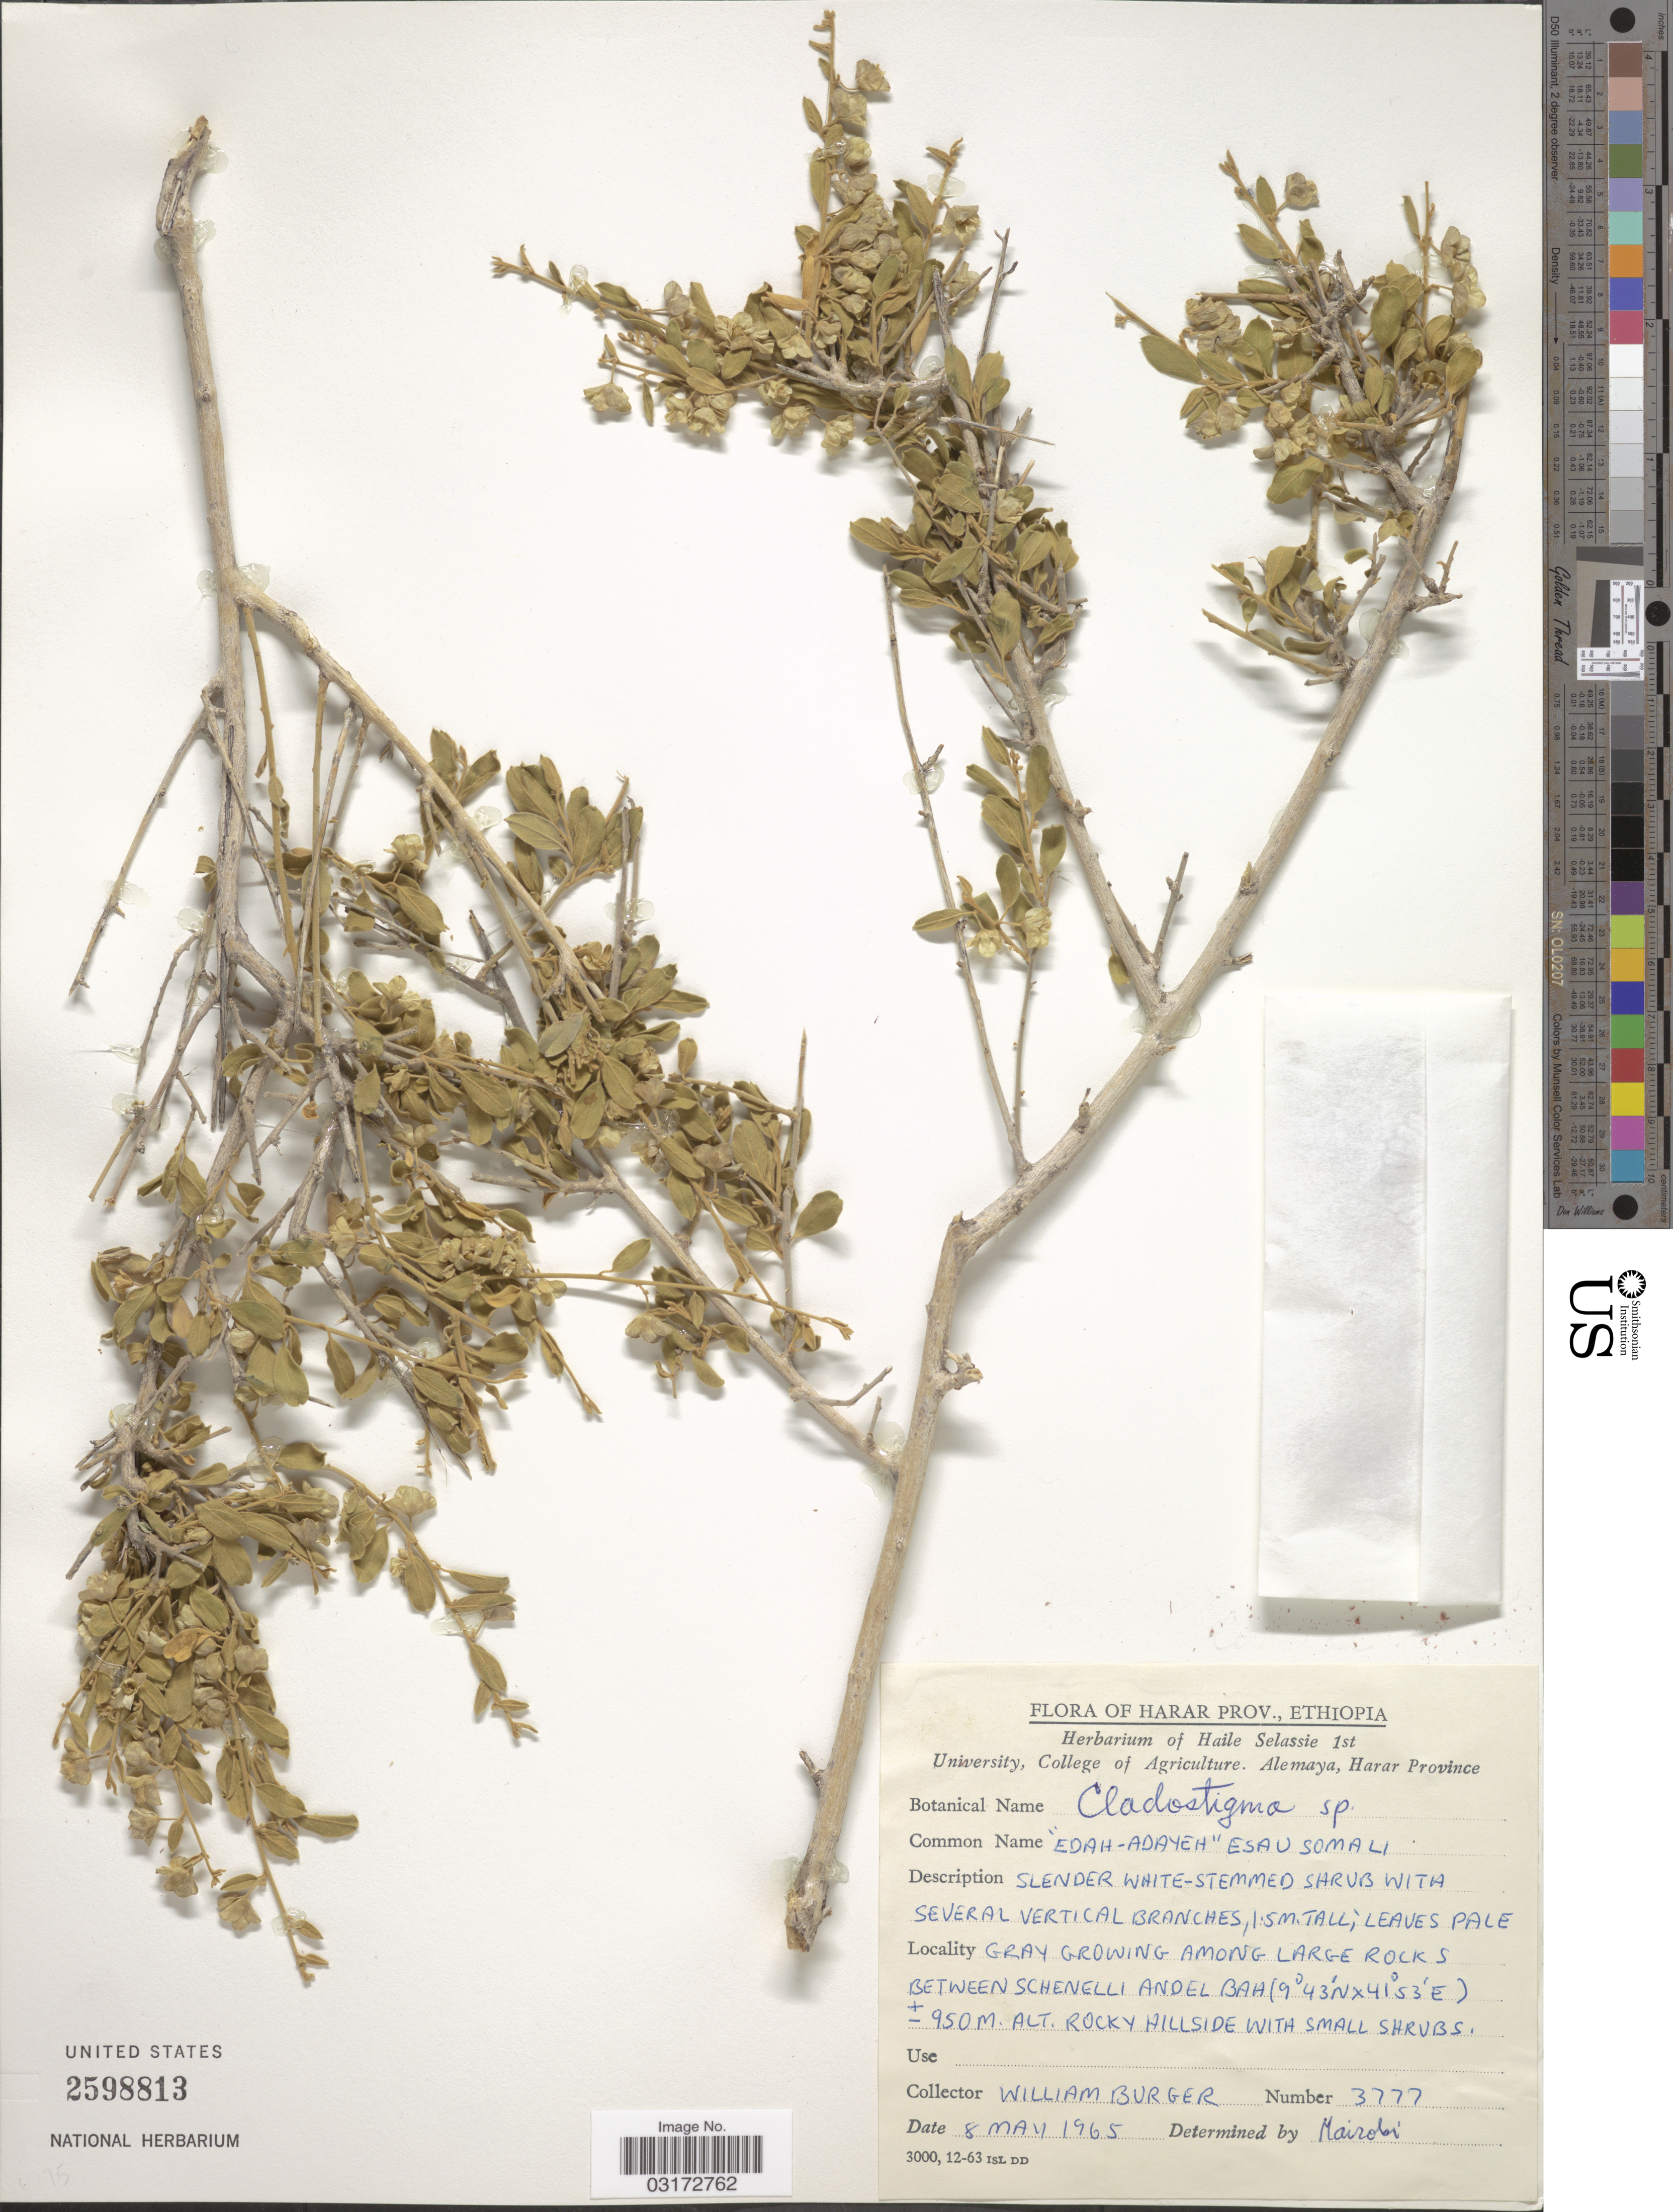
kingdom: Plantae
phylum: Tracheophyta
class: Magnoliopsida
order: Solanales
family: Convolvulaceae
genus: Cladostigma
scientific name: Cladostigma sp.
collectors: W. Burger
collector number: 3777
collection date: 1965-05-08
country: Ethiopia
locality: Harar Prov. Gray growing among large rocks between Schenelli Andel Bah.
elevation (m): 950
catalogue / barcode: US 2598813